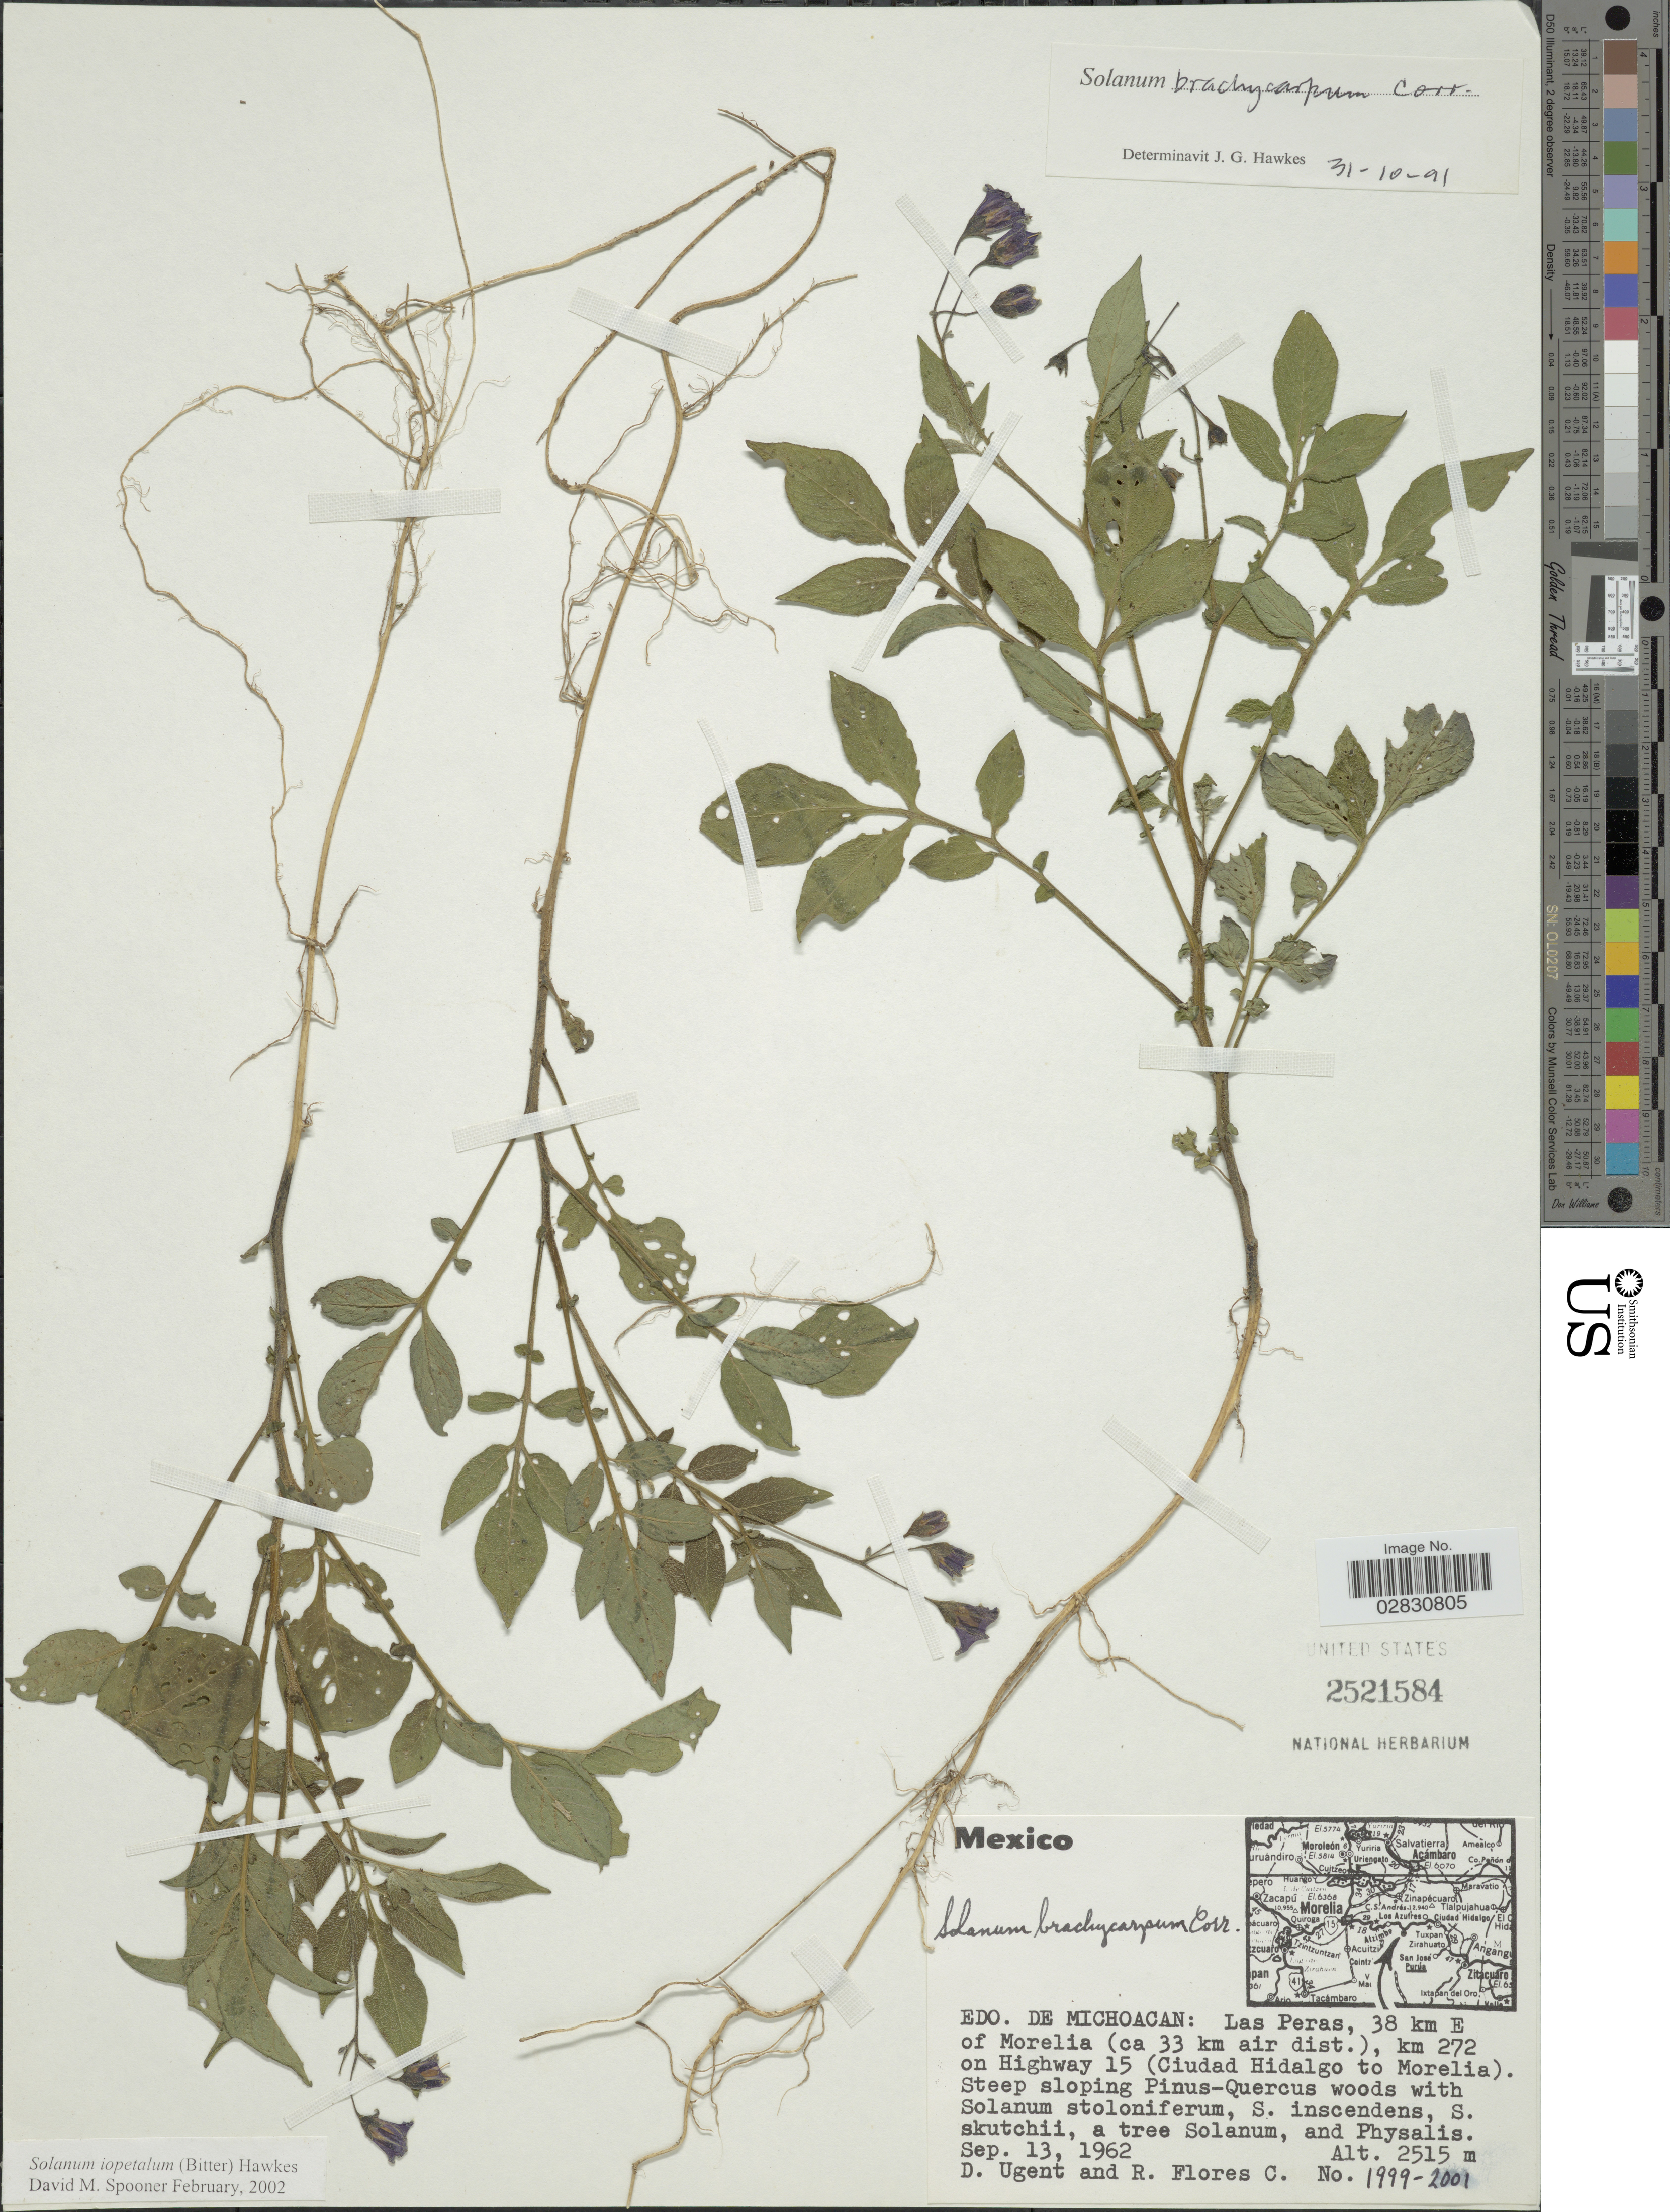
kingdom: Plantae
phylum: Tracheophyta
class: Magnoliopsida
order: Solanales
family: Solanaceae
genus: Solanum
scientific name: Solanum iopetalum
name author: (Bitter) Hawkes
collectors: D. Ugent & R. Flores-C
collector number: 1999-2001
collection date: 1962-09-13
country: Mexico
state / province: Michoacán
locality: Edo. De Michoacan: Las Peras, 38 km E of Morelia (ca. 33 km air dist.), km 272 on highway 15 (Ciudad Hidalgo to Morelia).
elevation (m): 2515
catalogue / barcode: US 2521584